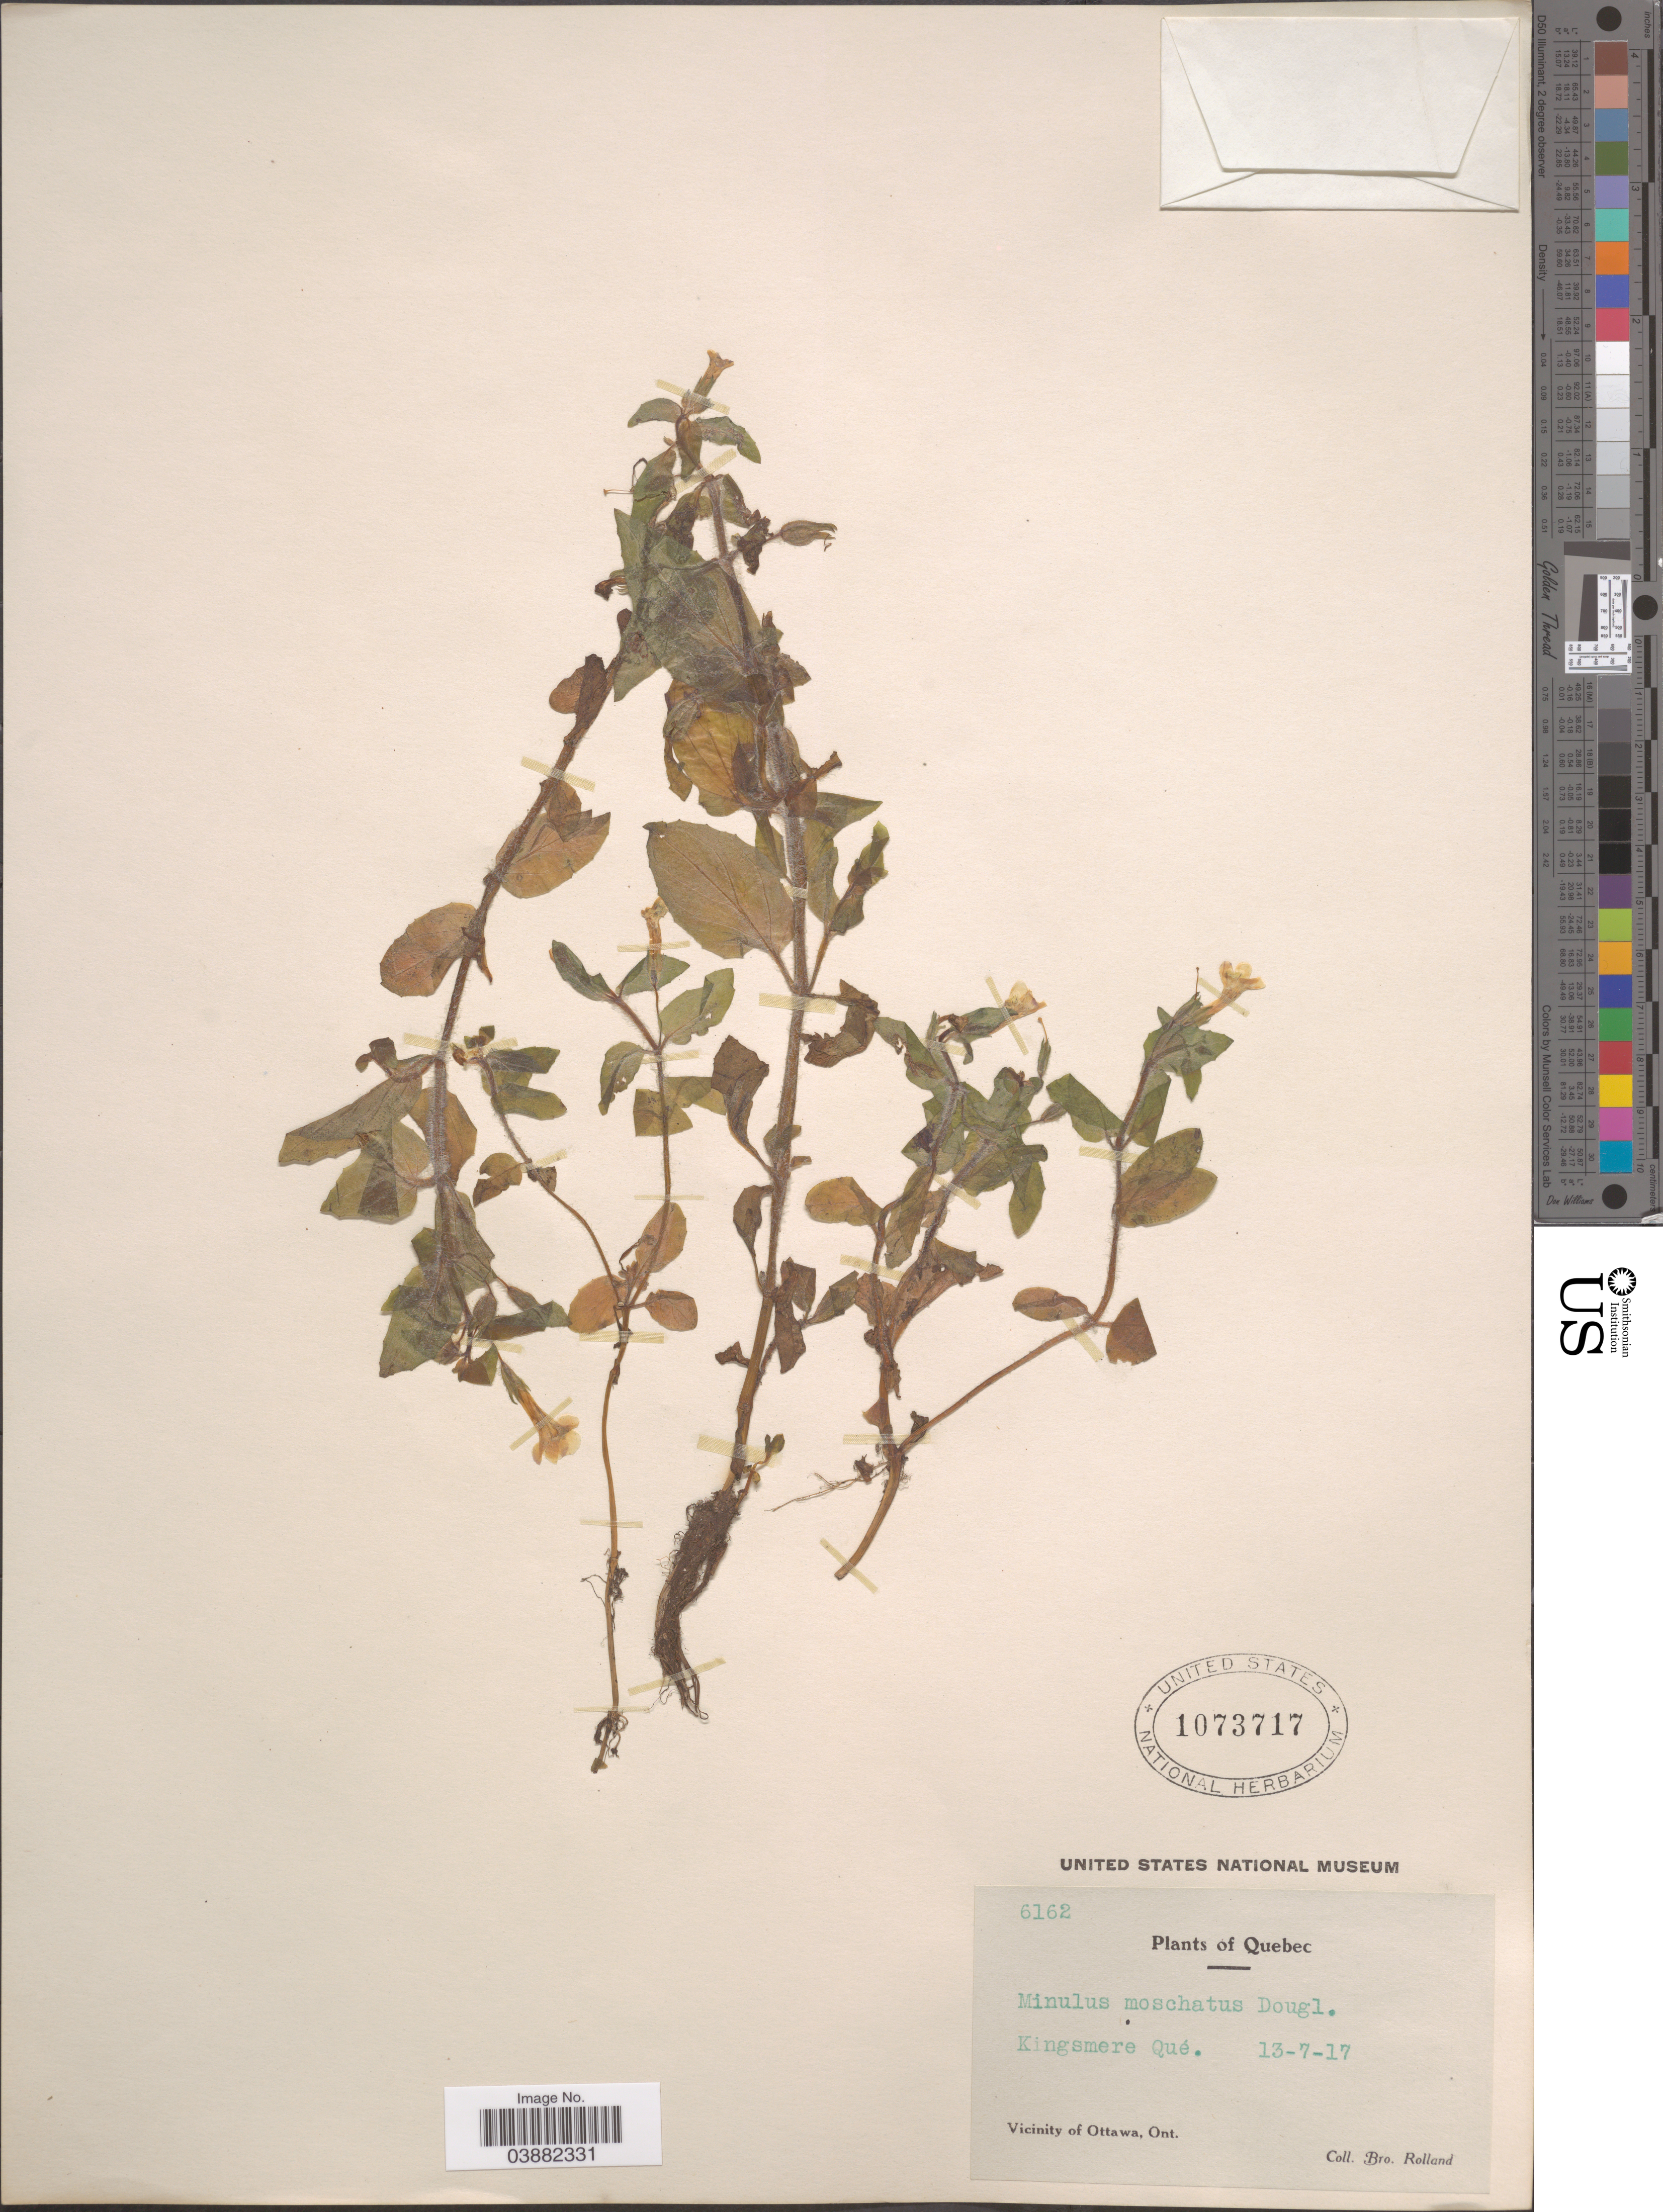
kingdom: Plantae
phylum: Tracheophyta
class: Magnoliopsida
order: Lamiales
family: Phrymaceae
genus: Mimulus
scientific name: Mimulus moschatus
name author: Douglas ex Lindl.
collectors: B. Rolland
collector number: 6162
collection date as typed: Transcribed d/m/y: 13/7/17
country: Canada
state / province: Quebec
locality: Kingsmere. Vicinity of Ottawa.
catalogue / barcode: US 1073717